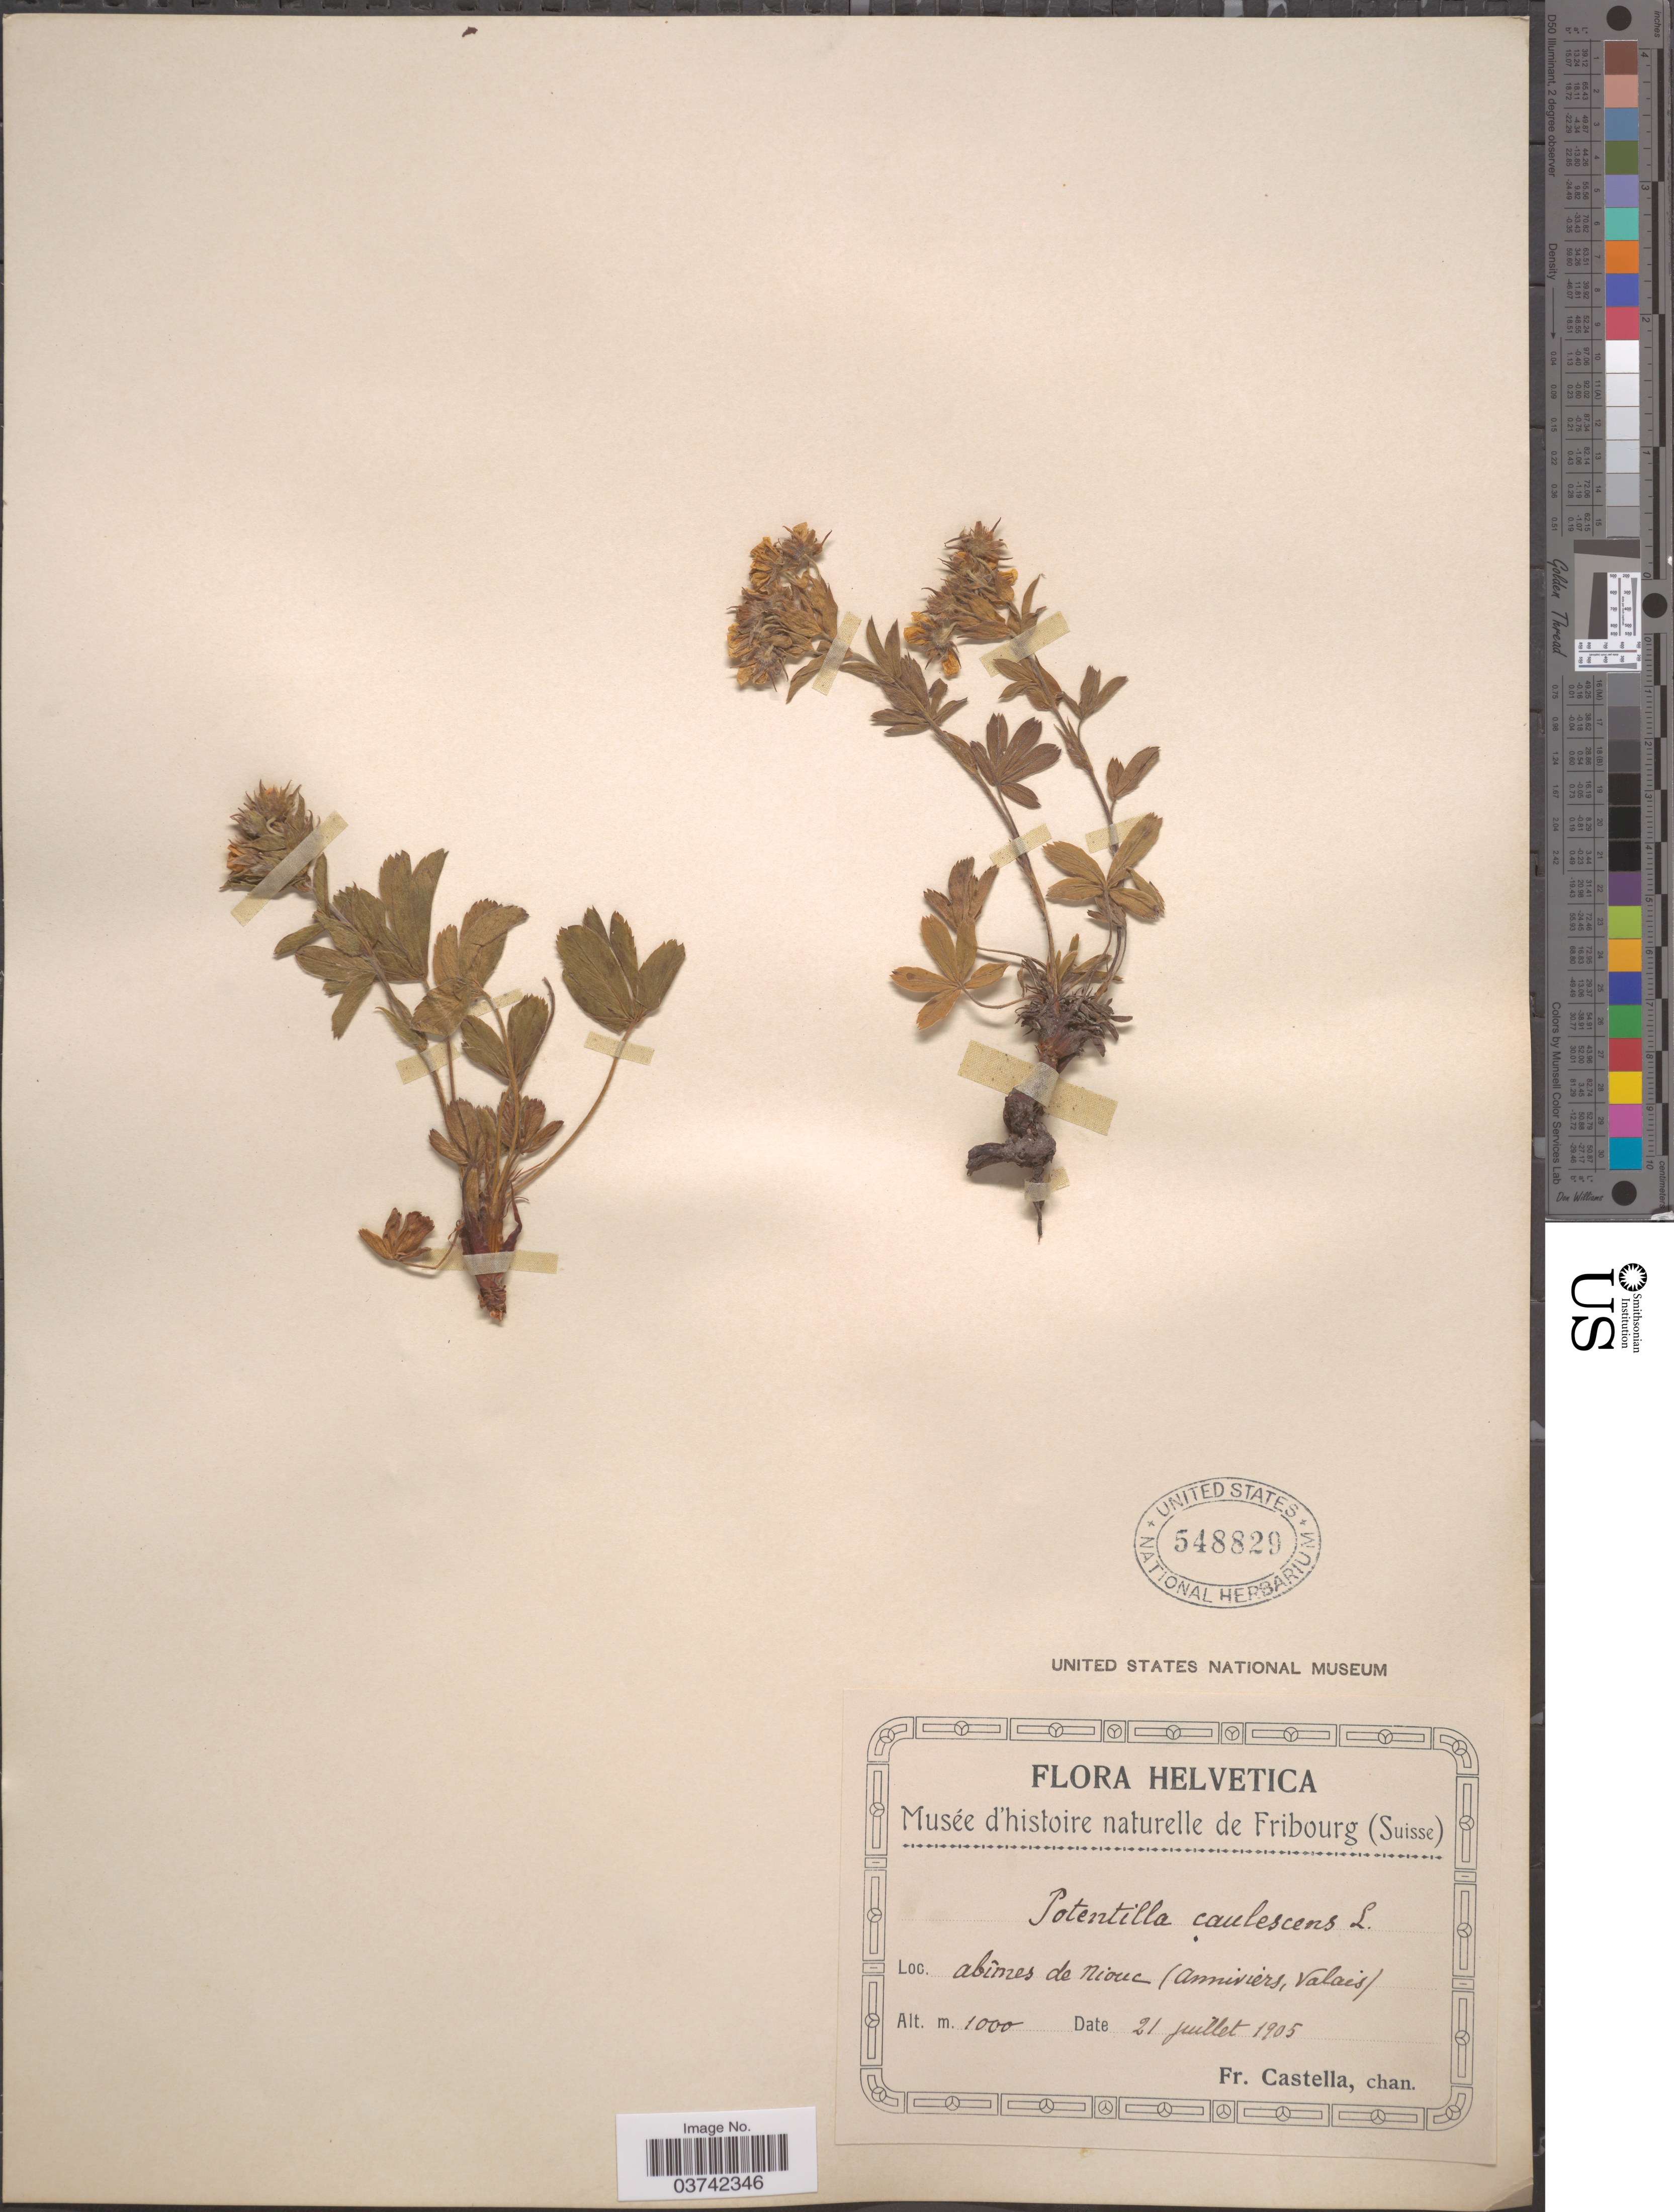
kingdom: Plantae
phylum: Tracheophyta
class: Magnoliopsida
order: Rosales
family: Rosaceae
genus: Potentilla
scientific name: Potentilla caulescens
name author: L.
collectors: Fr. Castella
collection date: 1905-07-21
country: Switzerland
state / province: Valais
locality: Helvetica. Abîmes de Niouc (Anniviers).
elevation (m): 1000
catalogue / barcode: US 548829